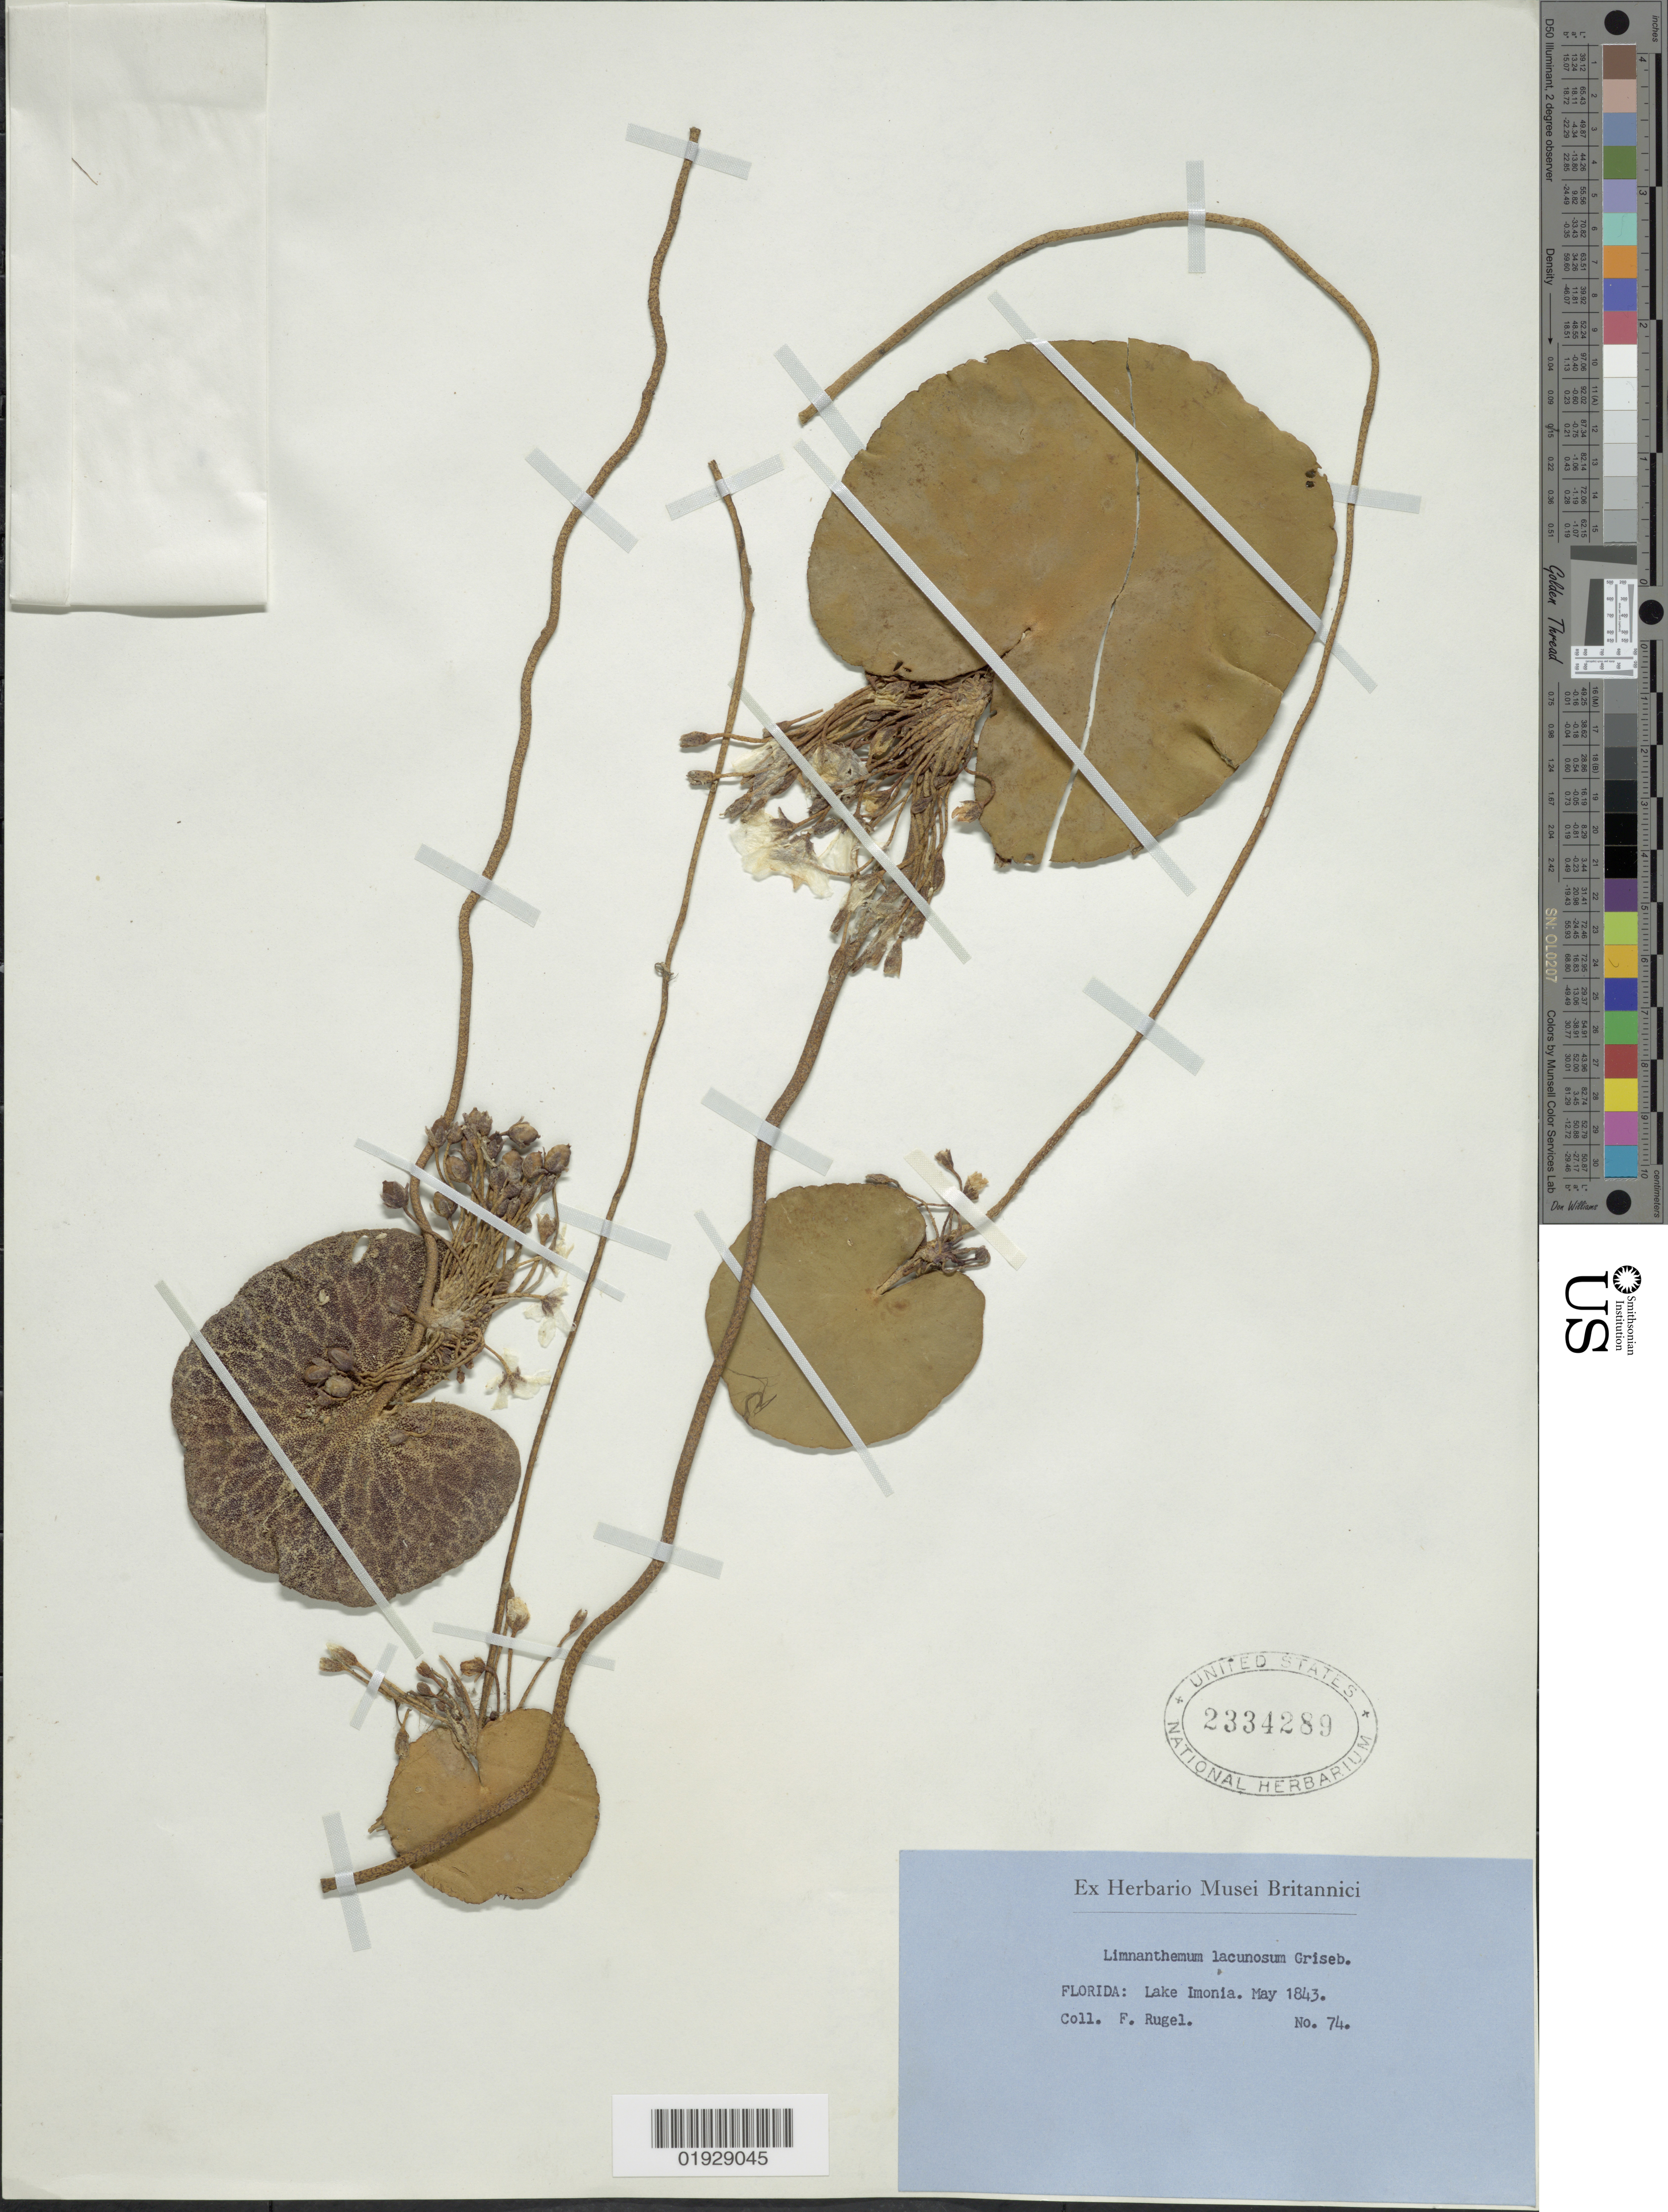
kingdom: Plantae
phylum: Tracheophyta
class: Magnoliopsida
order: Asterales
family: Menyanthaceae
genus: Nymphoides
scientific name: Nymphoides aquatica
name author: (J.F. Gmel.) Kuntze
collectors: F. Rugel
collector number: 74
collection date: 1843-05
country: United States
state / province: Florida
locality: Lake Imonia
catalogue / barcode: US 2334289